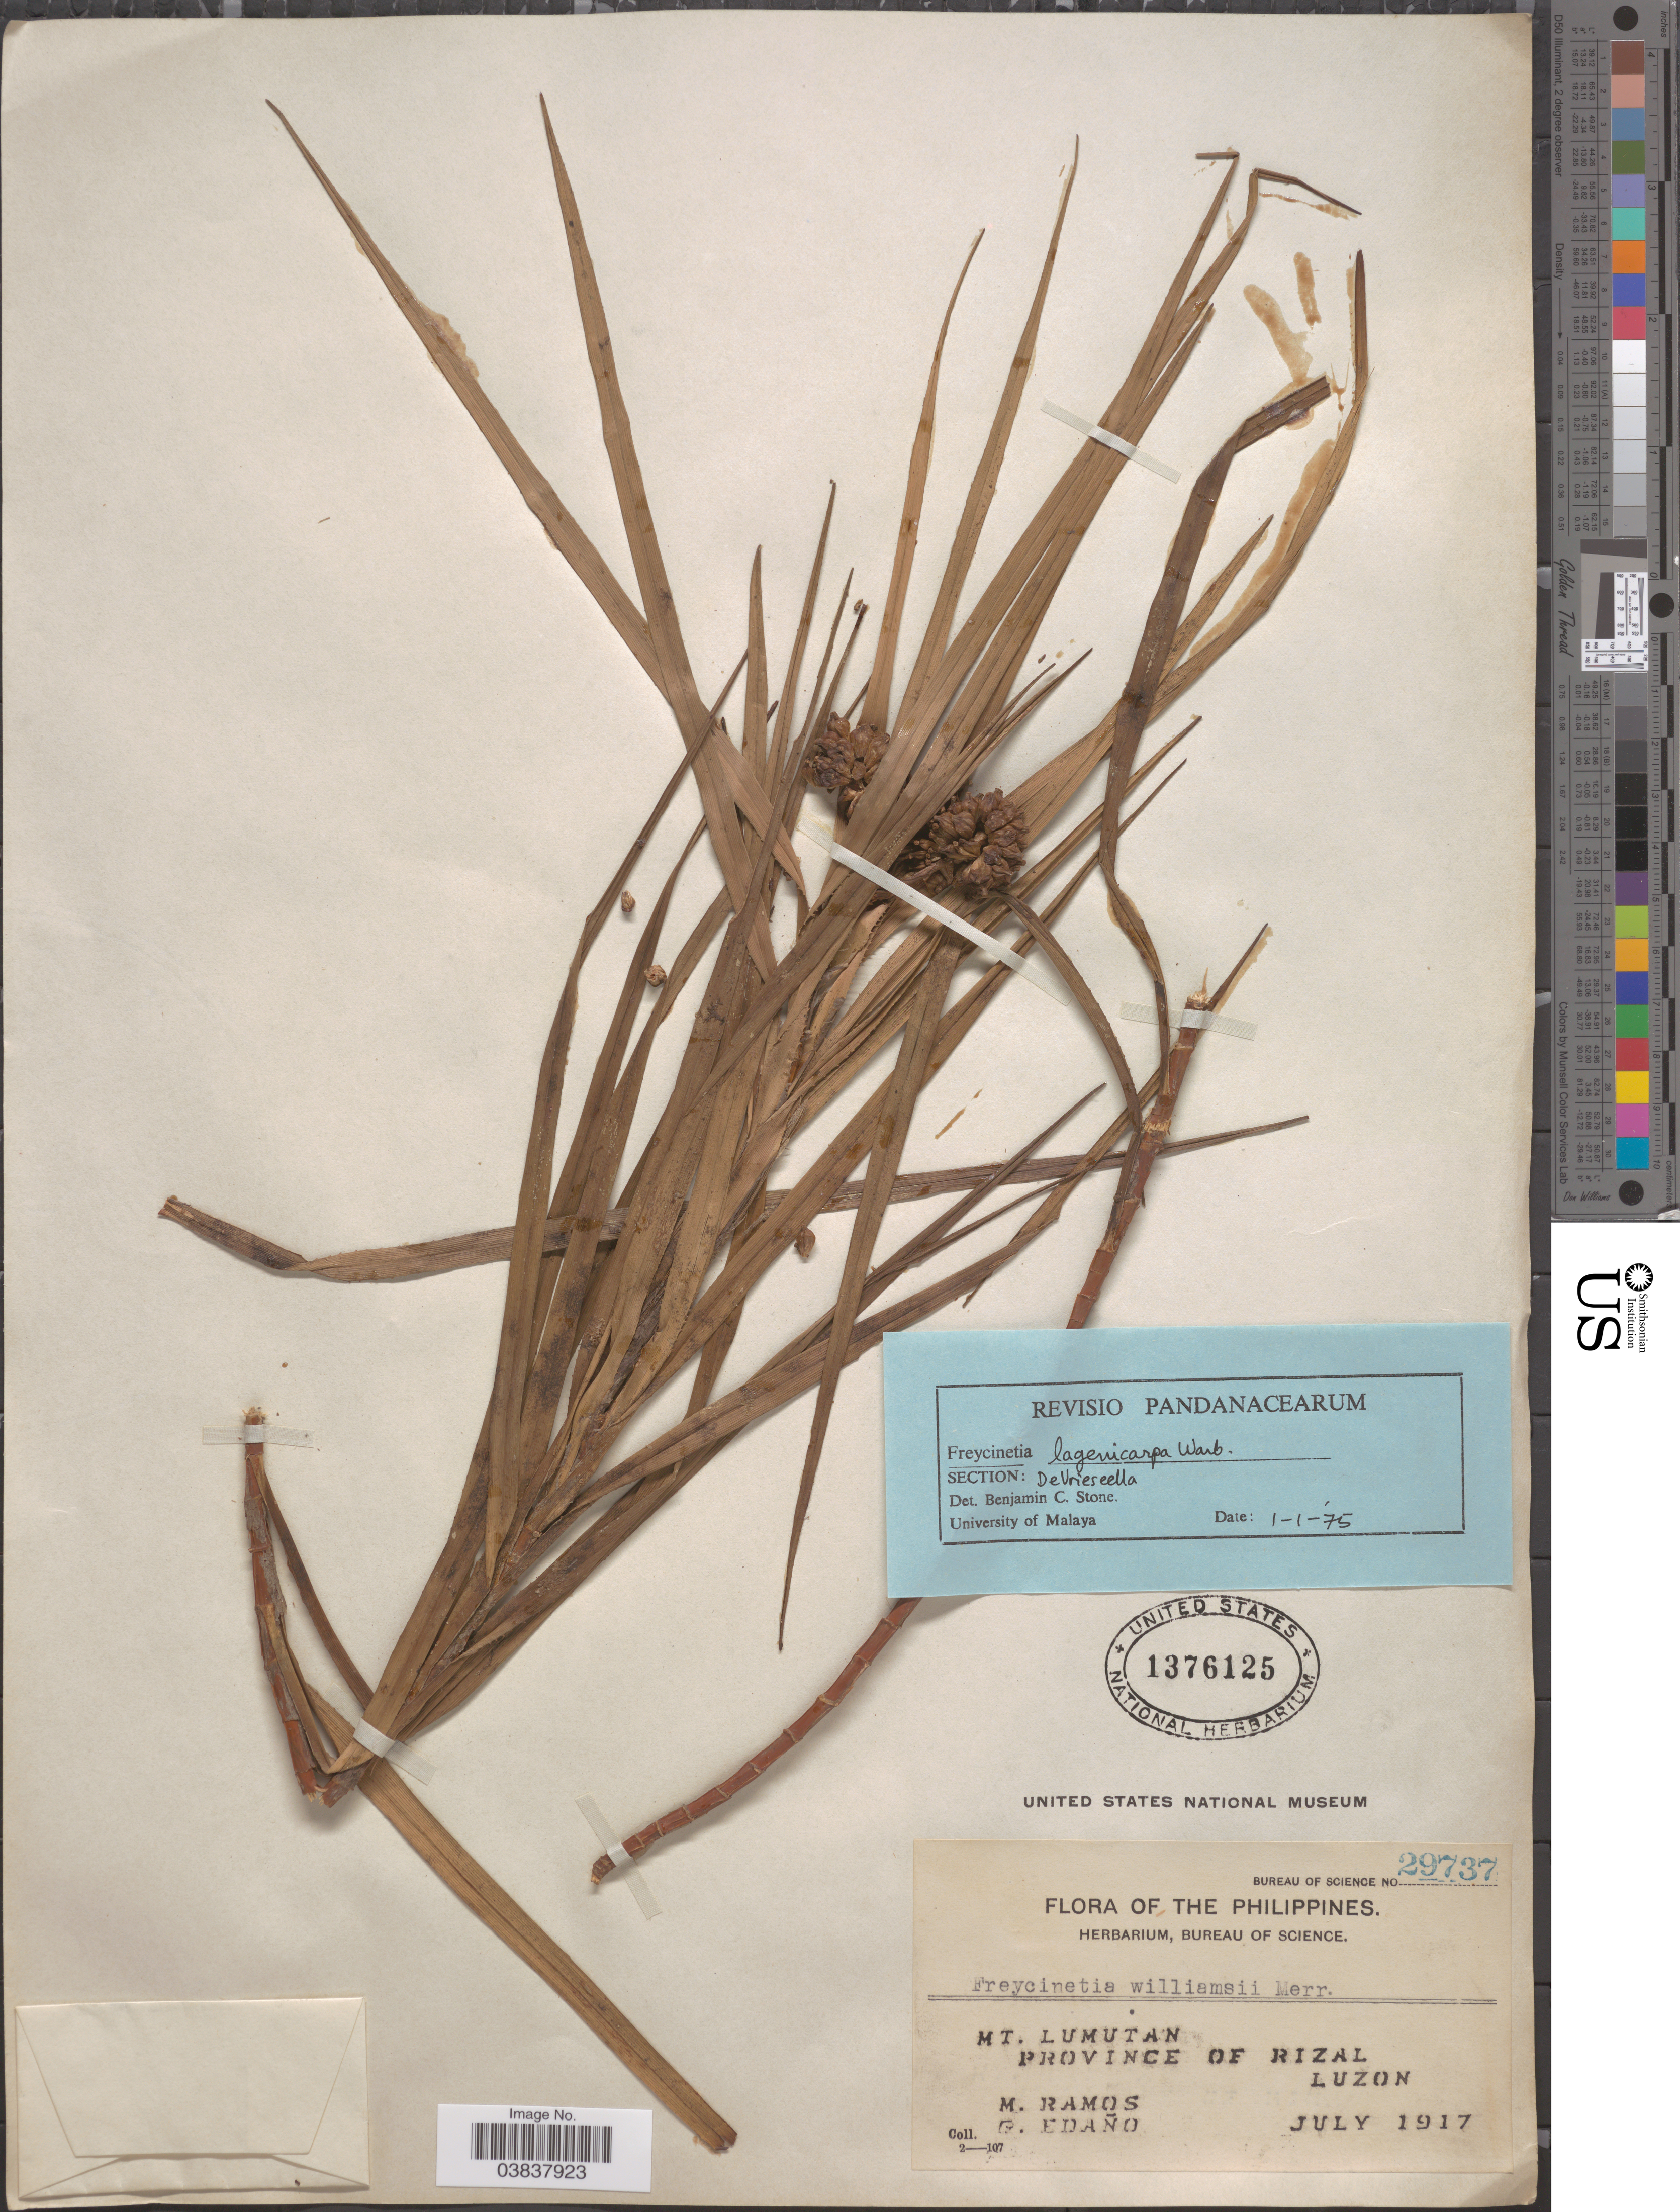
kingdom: Plantae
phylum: Tracheophyta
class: Liliopsida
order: Pandanales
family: Pandanaceae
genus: Freycinetia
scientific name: Freycinetia lagenicarpa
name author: Warb.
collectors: M. Ramos & G. Edaño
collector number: Bureau of Science 29737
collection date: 1917-07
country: Philippines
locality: Mt. Lumutan, Province of Rizal, Luzon.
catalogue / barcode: US 1376125